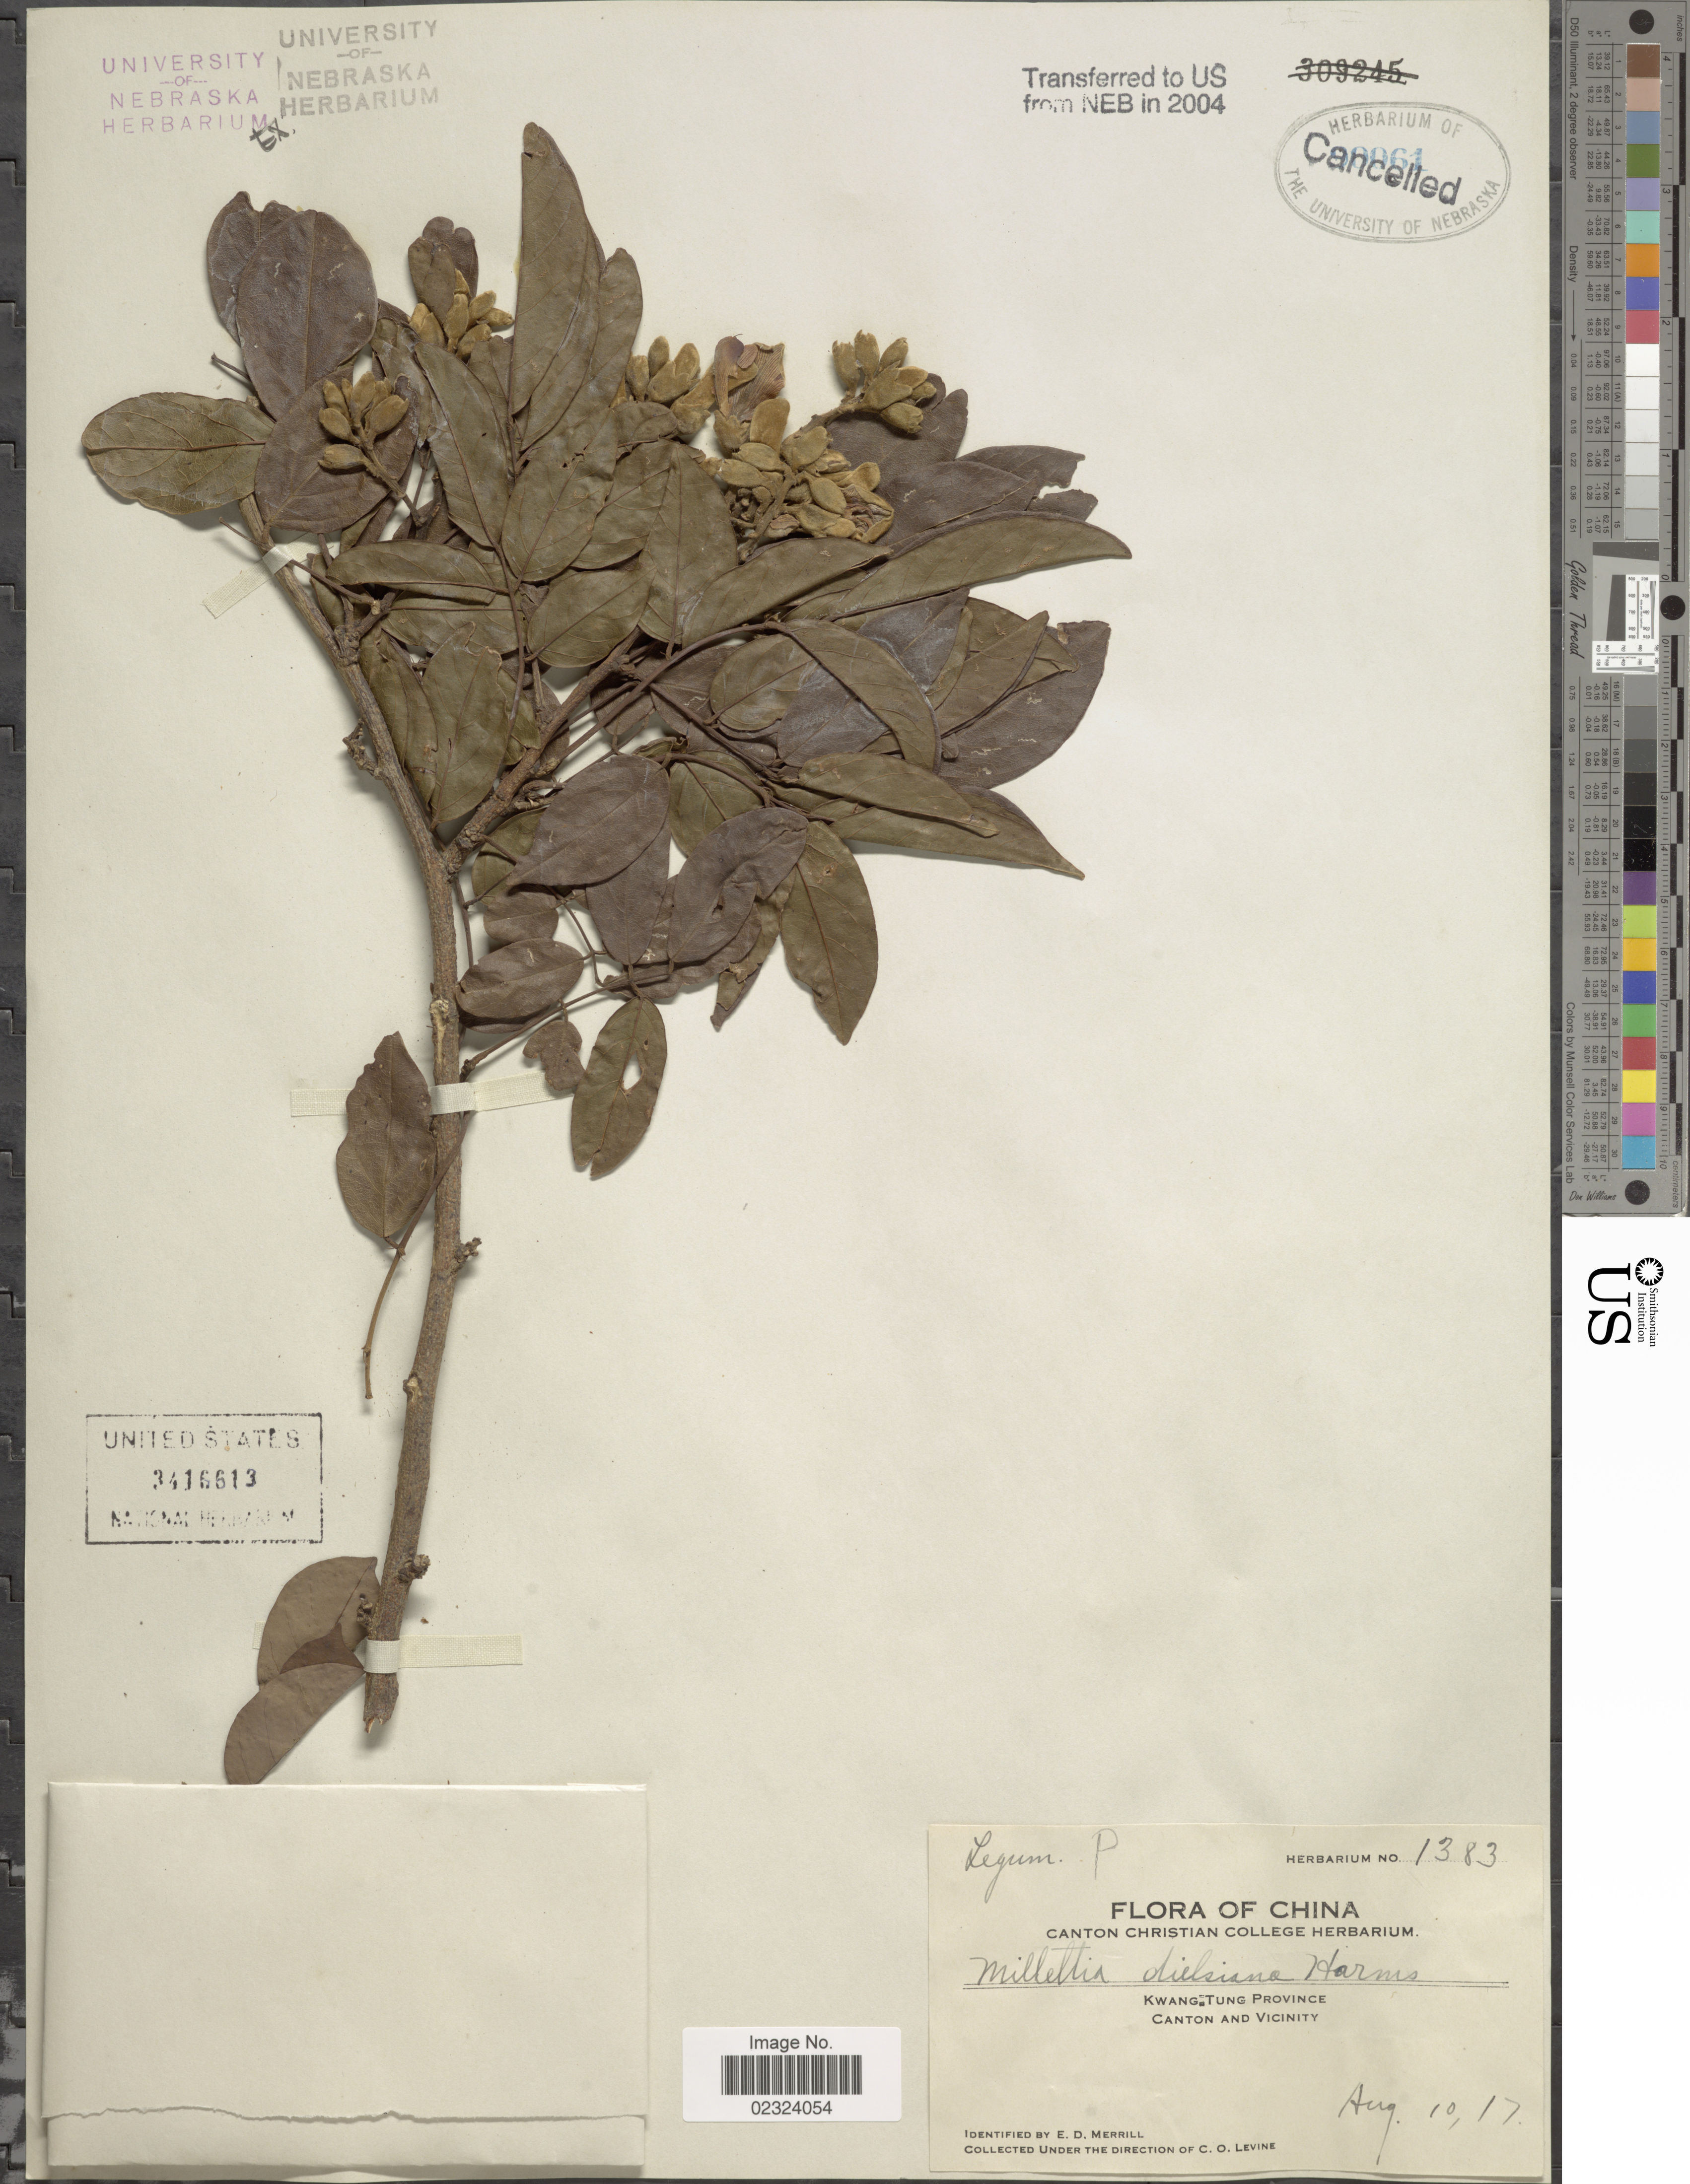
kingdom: Plantae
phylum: Tracheophyta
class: Magnoliopsida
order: Fabales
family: Fabaceae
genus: Millettia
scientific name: Millettia dielsiana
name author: Harms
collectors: C. O. Levine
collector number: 1383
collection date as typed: Transcribed d/m/y: 10/8/17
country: China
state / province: Guangdong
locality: Kwang Tung Province. Canton and vicinity.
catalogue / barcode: US 3416613